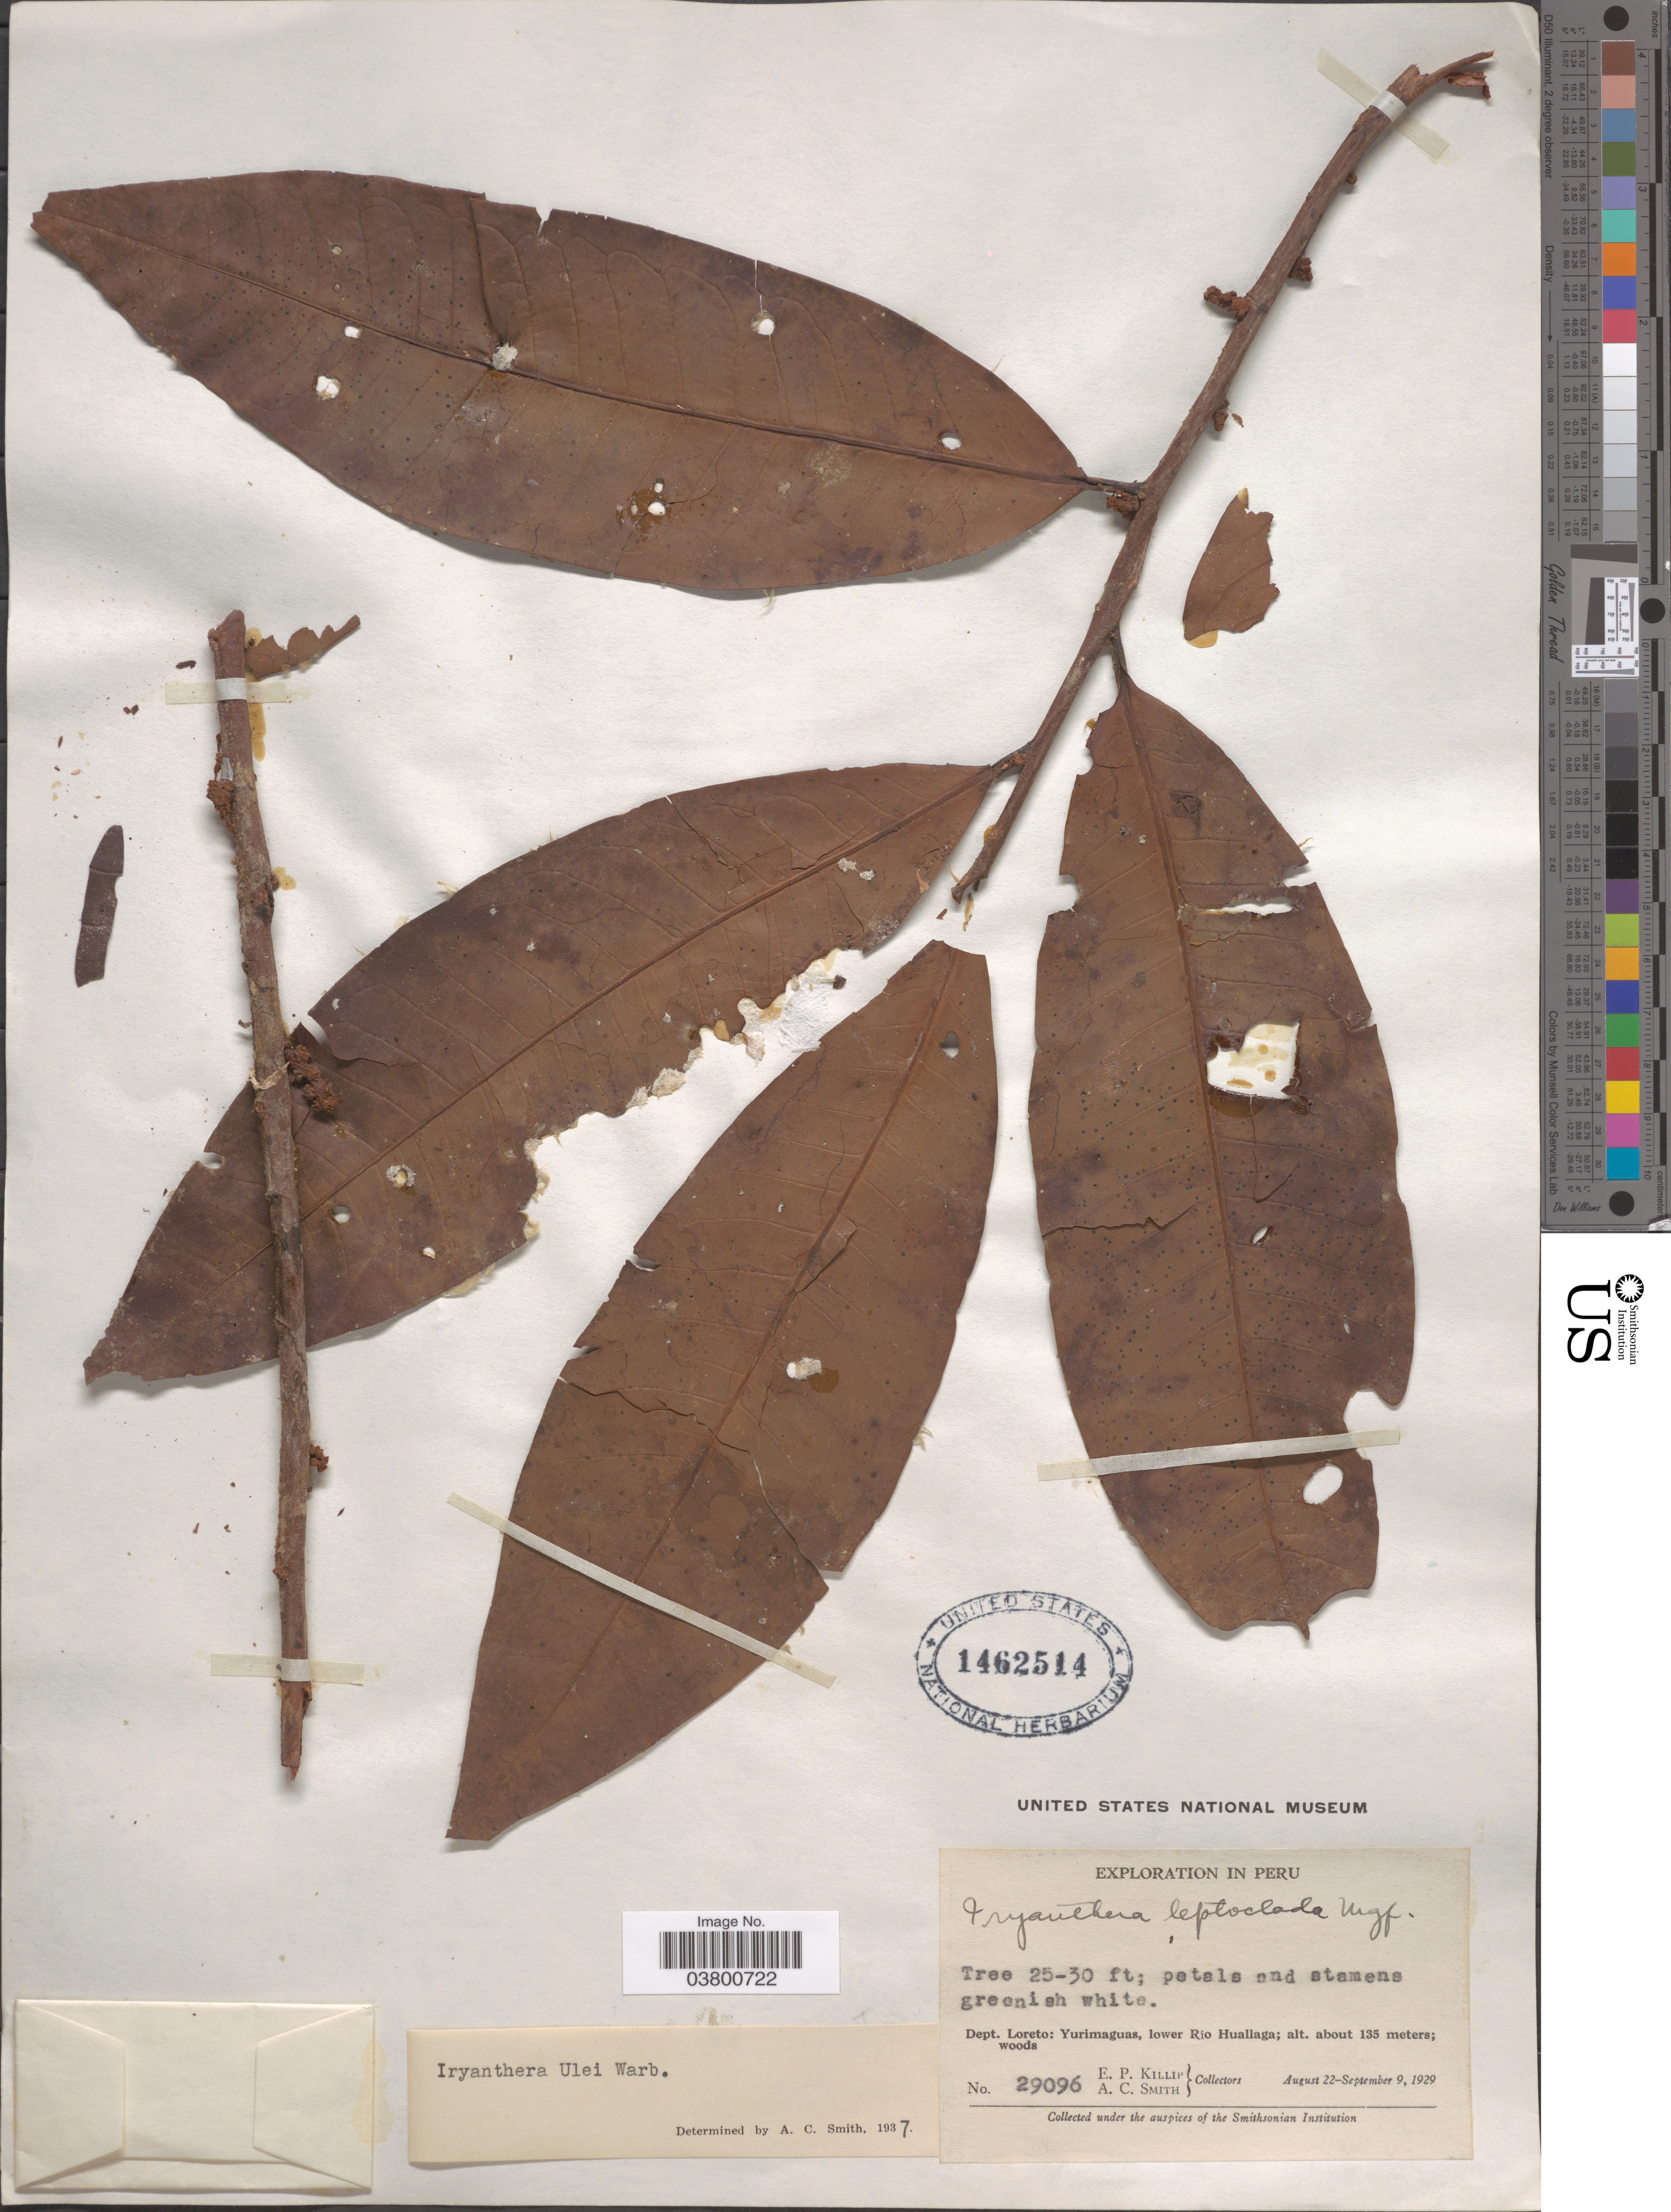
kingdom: Plantae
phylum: Tracheophyta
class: Magnoliopsida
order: Magnoliales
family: Myristicaceae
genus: Iryanthera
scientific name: Iryanthera ulei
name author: Warb.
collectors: E. P. Killip & A. C. Smith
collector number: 29096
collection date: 1929-08-22/1929-09-09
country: Peru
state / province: Loreto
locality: Dept. Loreto: Yurimaguas, lower Río Huallaga.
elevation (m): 135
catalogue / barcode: US 1462514